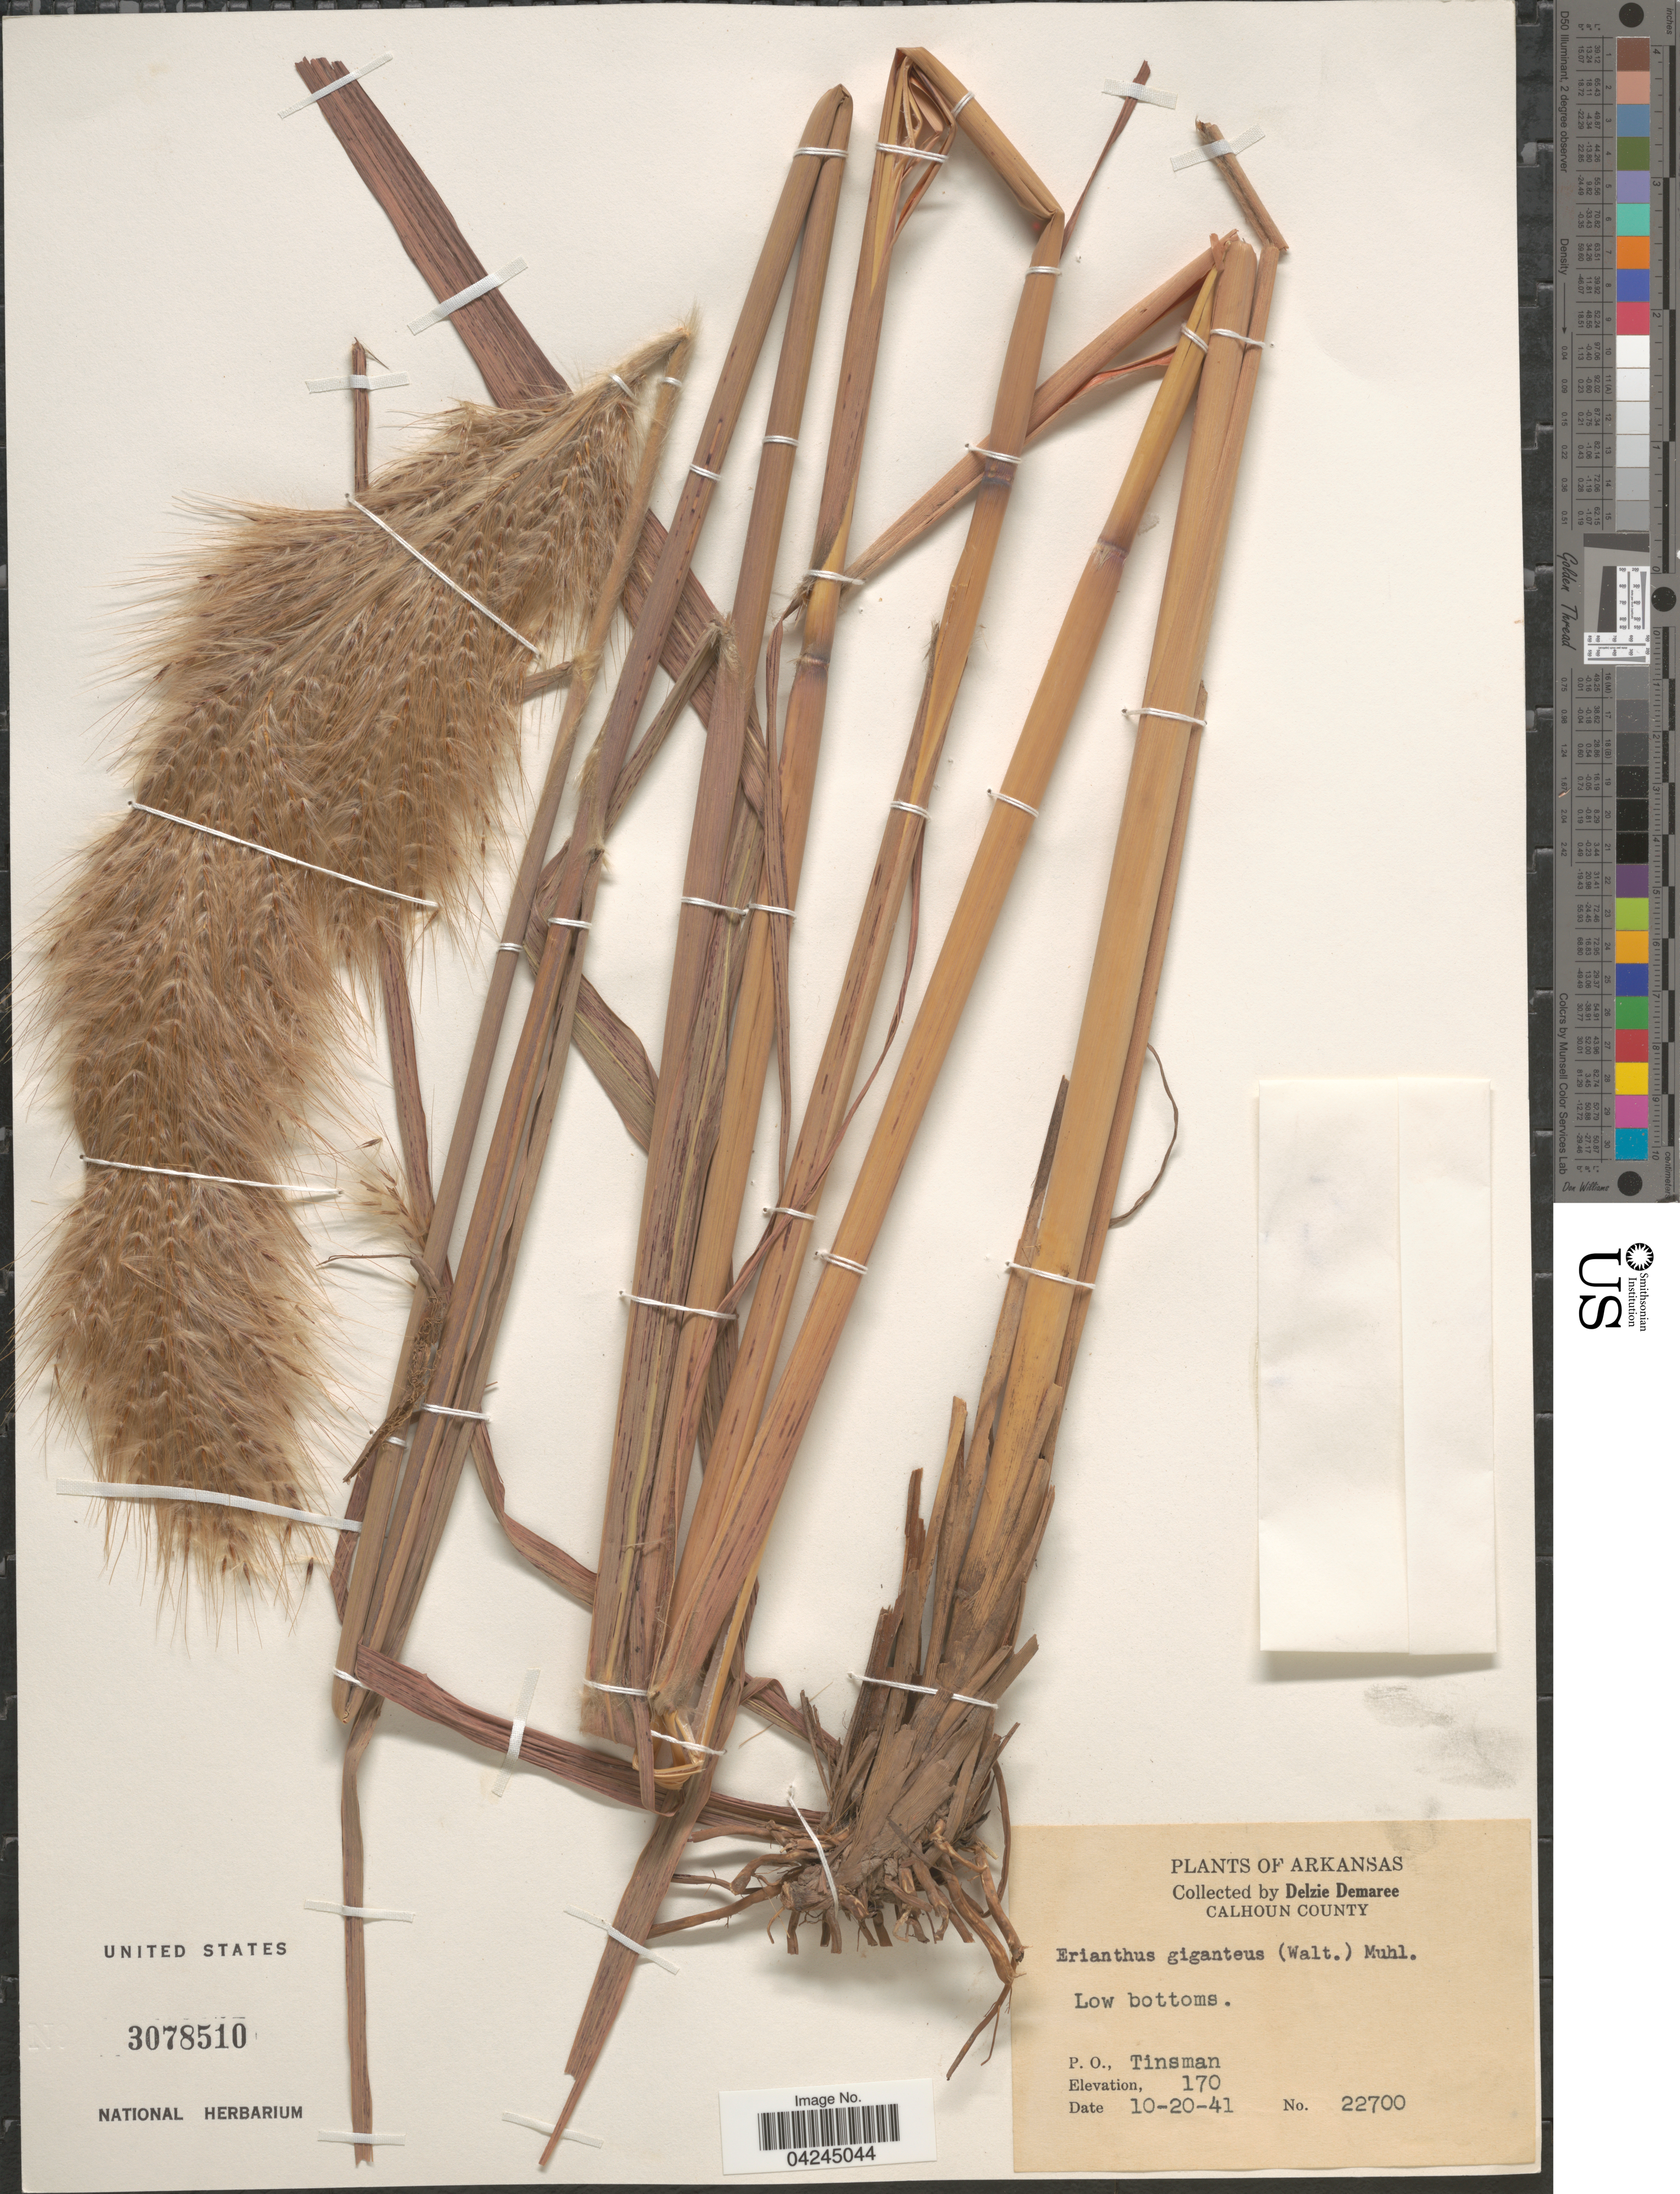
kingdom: Plantae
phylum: Tracheophyta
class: Liliopsida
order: Poales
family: Poaceae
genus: Erianthus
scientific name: Erianthus giganteus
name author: (Walter) P. Beauv.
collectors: D. Demaree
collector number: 22700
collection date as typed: Transcribed d/m/y: 20/10/41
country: United States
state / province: Arkansas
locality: Calhoun County. Low bottoms. P. O., Tinsman.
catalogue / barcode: US 3078510